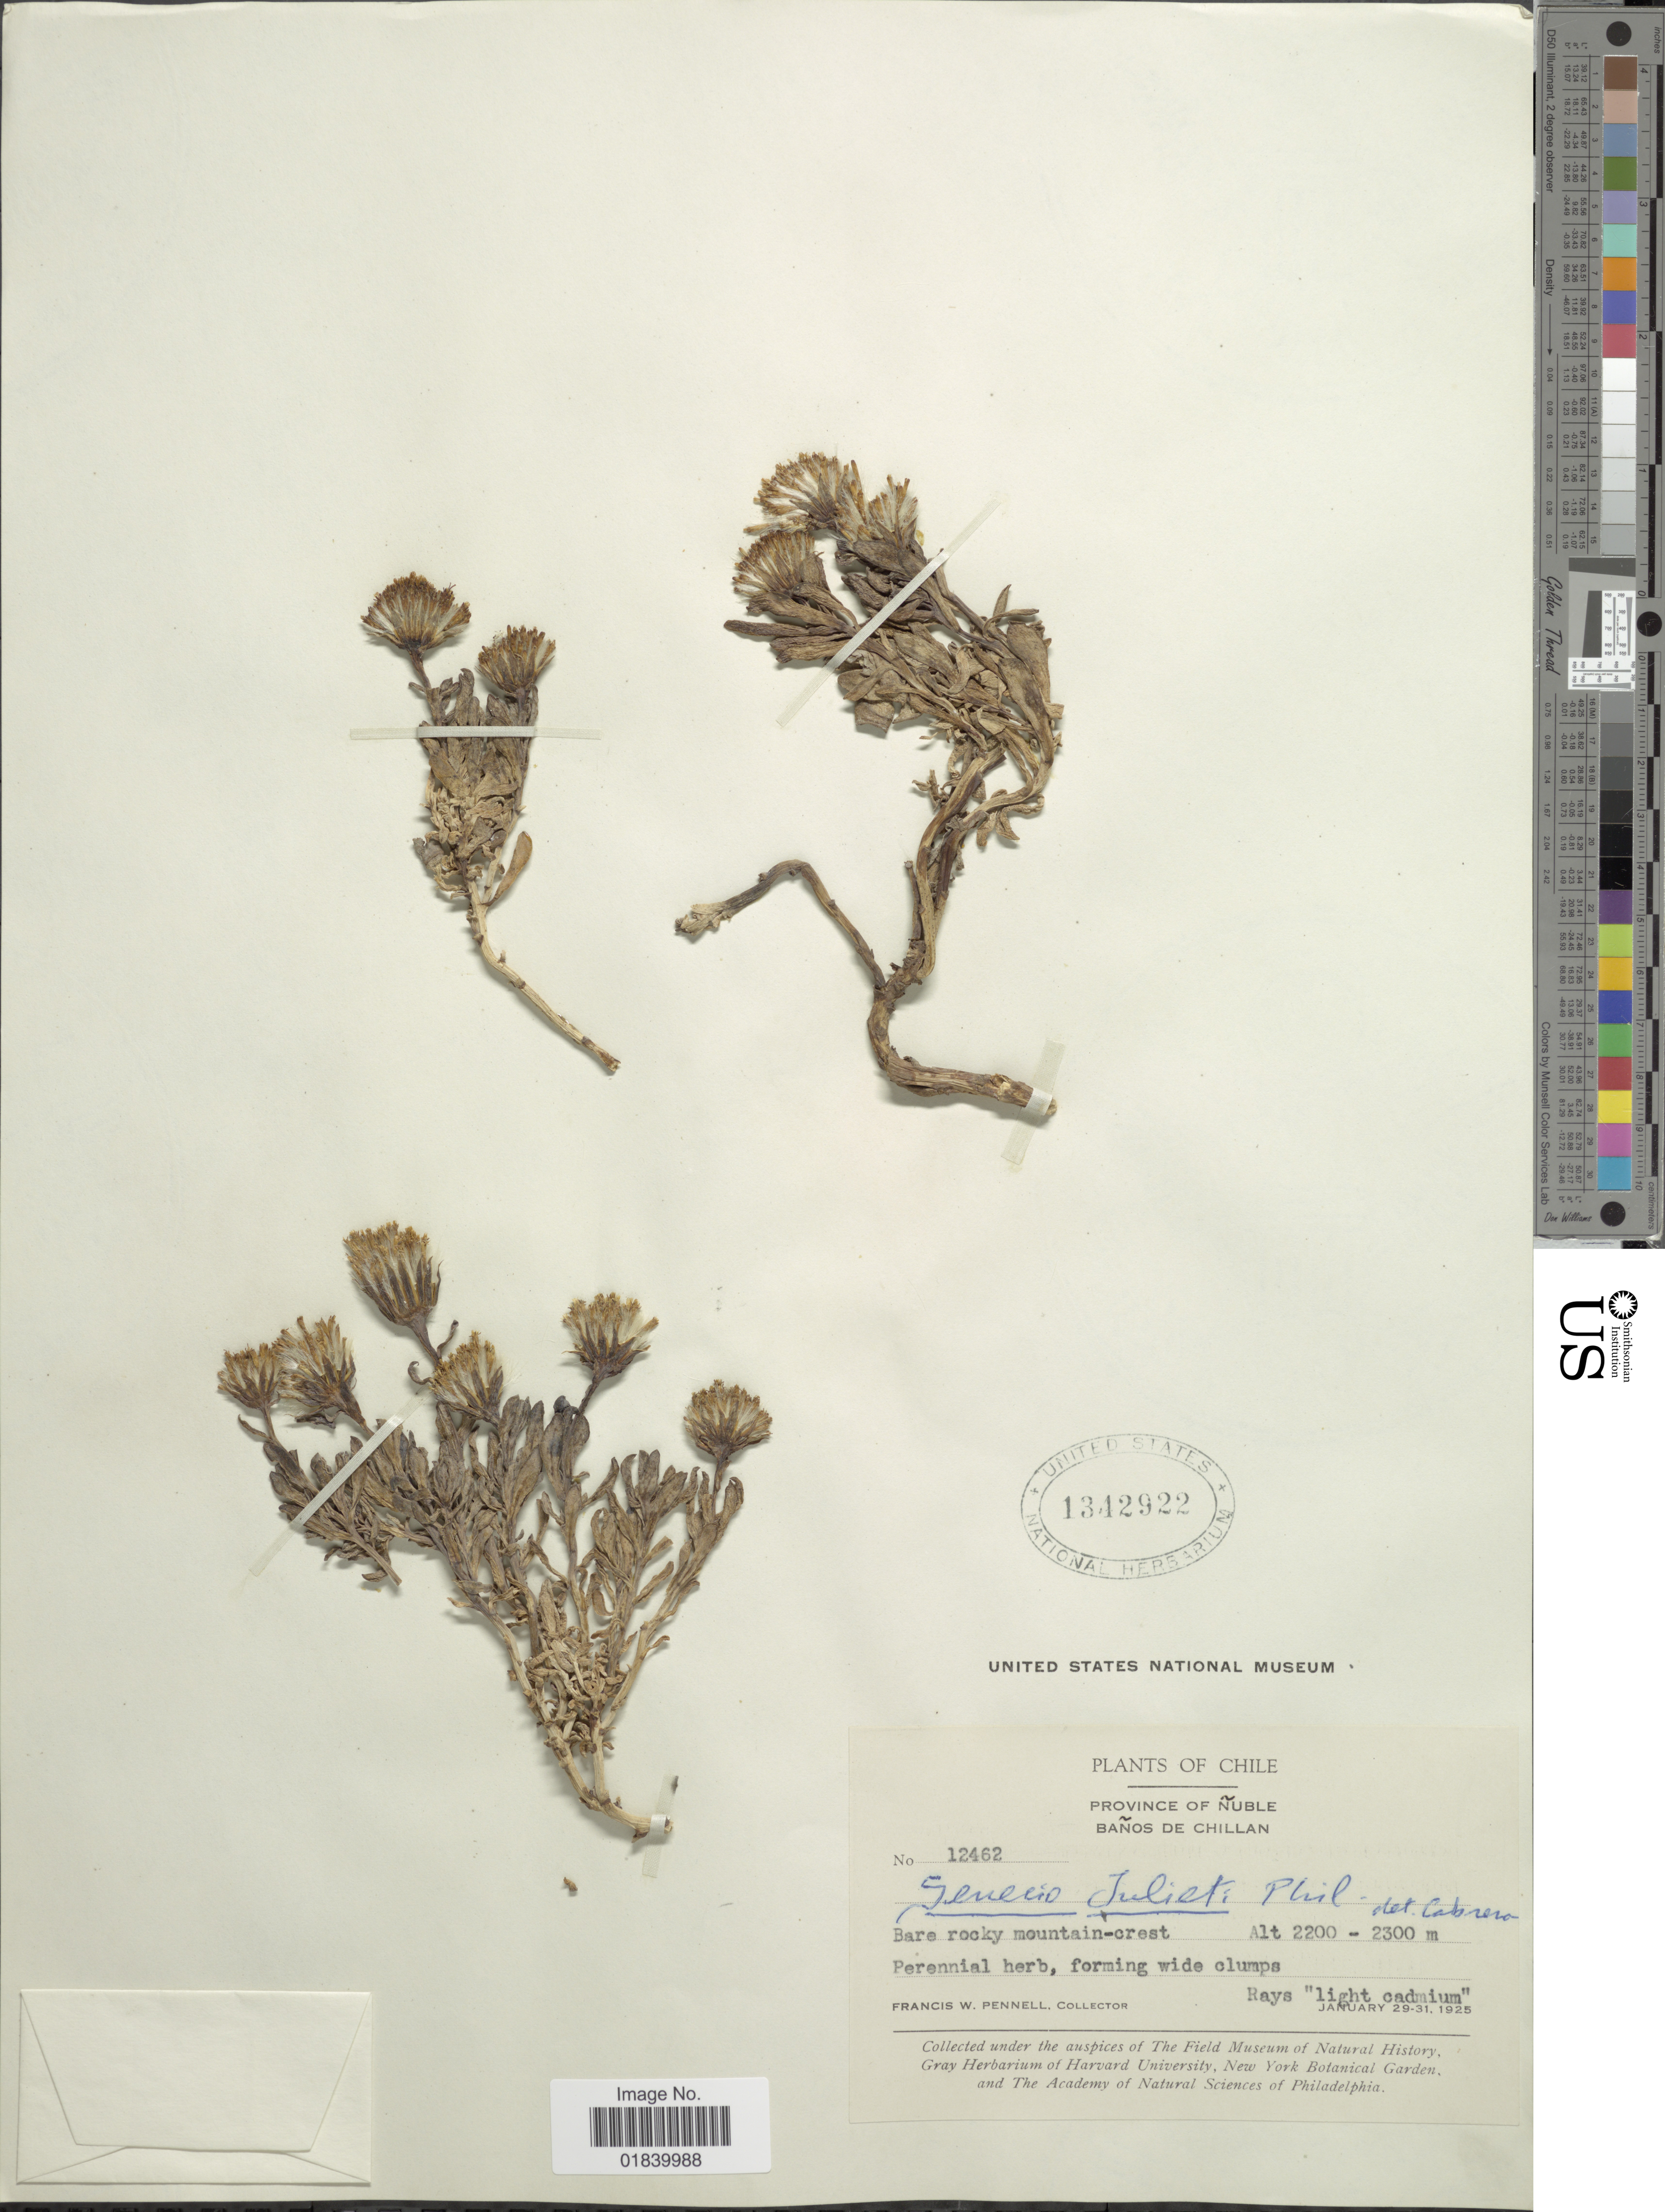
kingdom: Plantae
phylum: Tracheophyta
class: Magnoliopsida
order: Asterales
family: Asteraceae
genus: Senecio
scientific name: Senecio bipontinii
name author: Wedd.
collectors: F. W. Pennell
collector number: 12462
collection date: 1925-01-29/1925-01-31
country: Chile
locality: Banos de Chillan. Province of Nuble.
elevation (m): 2200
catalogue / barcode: US 1342922